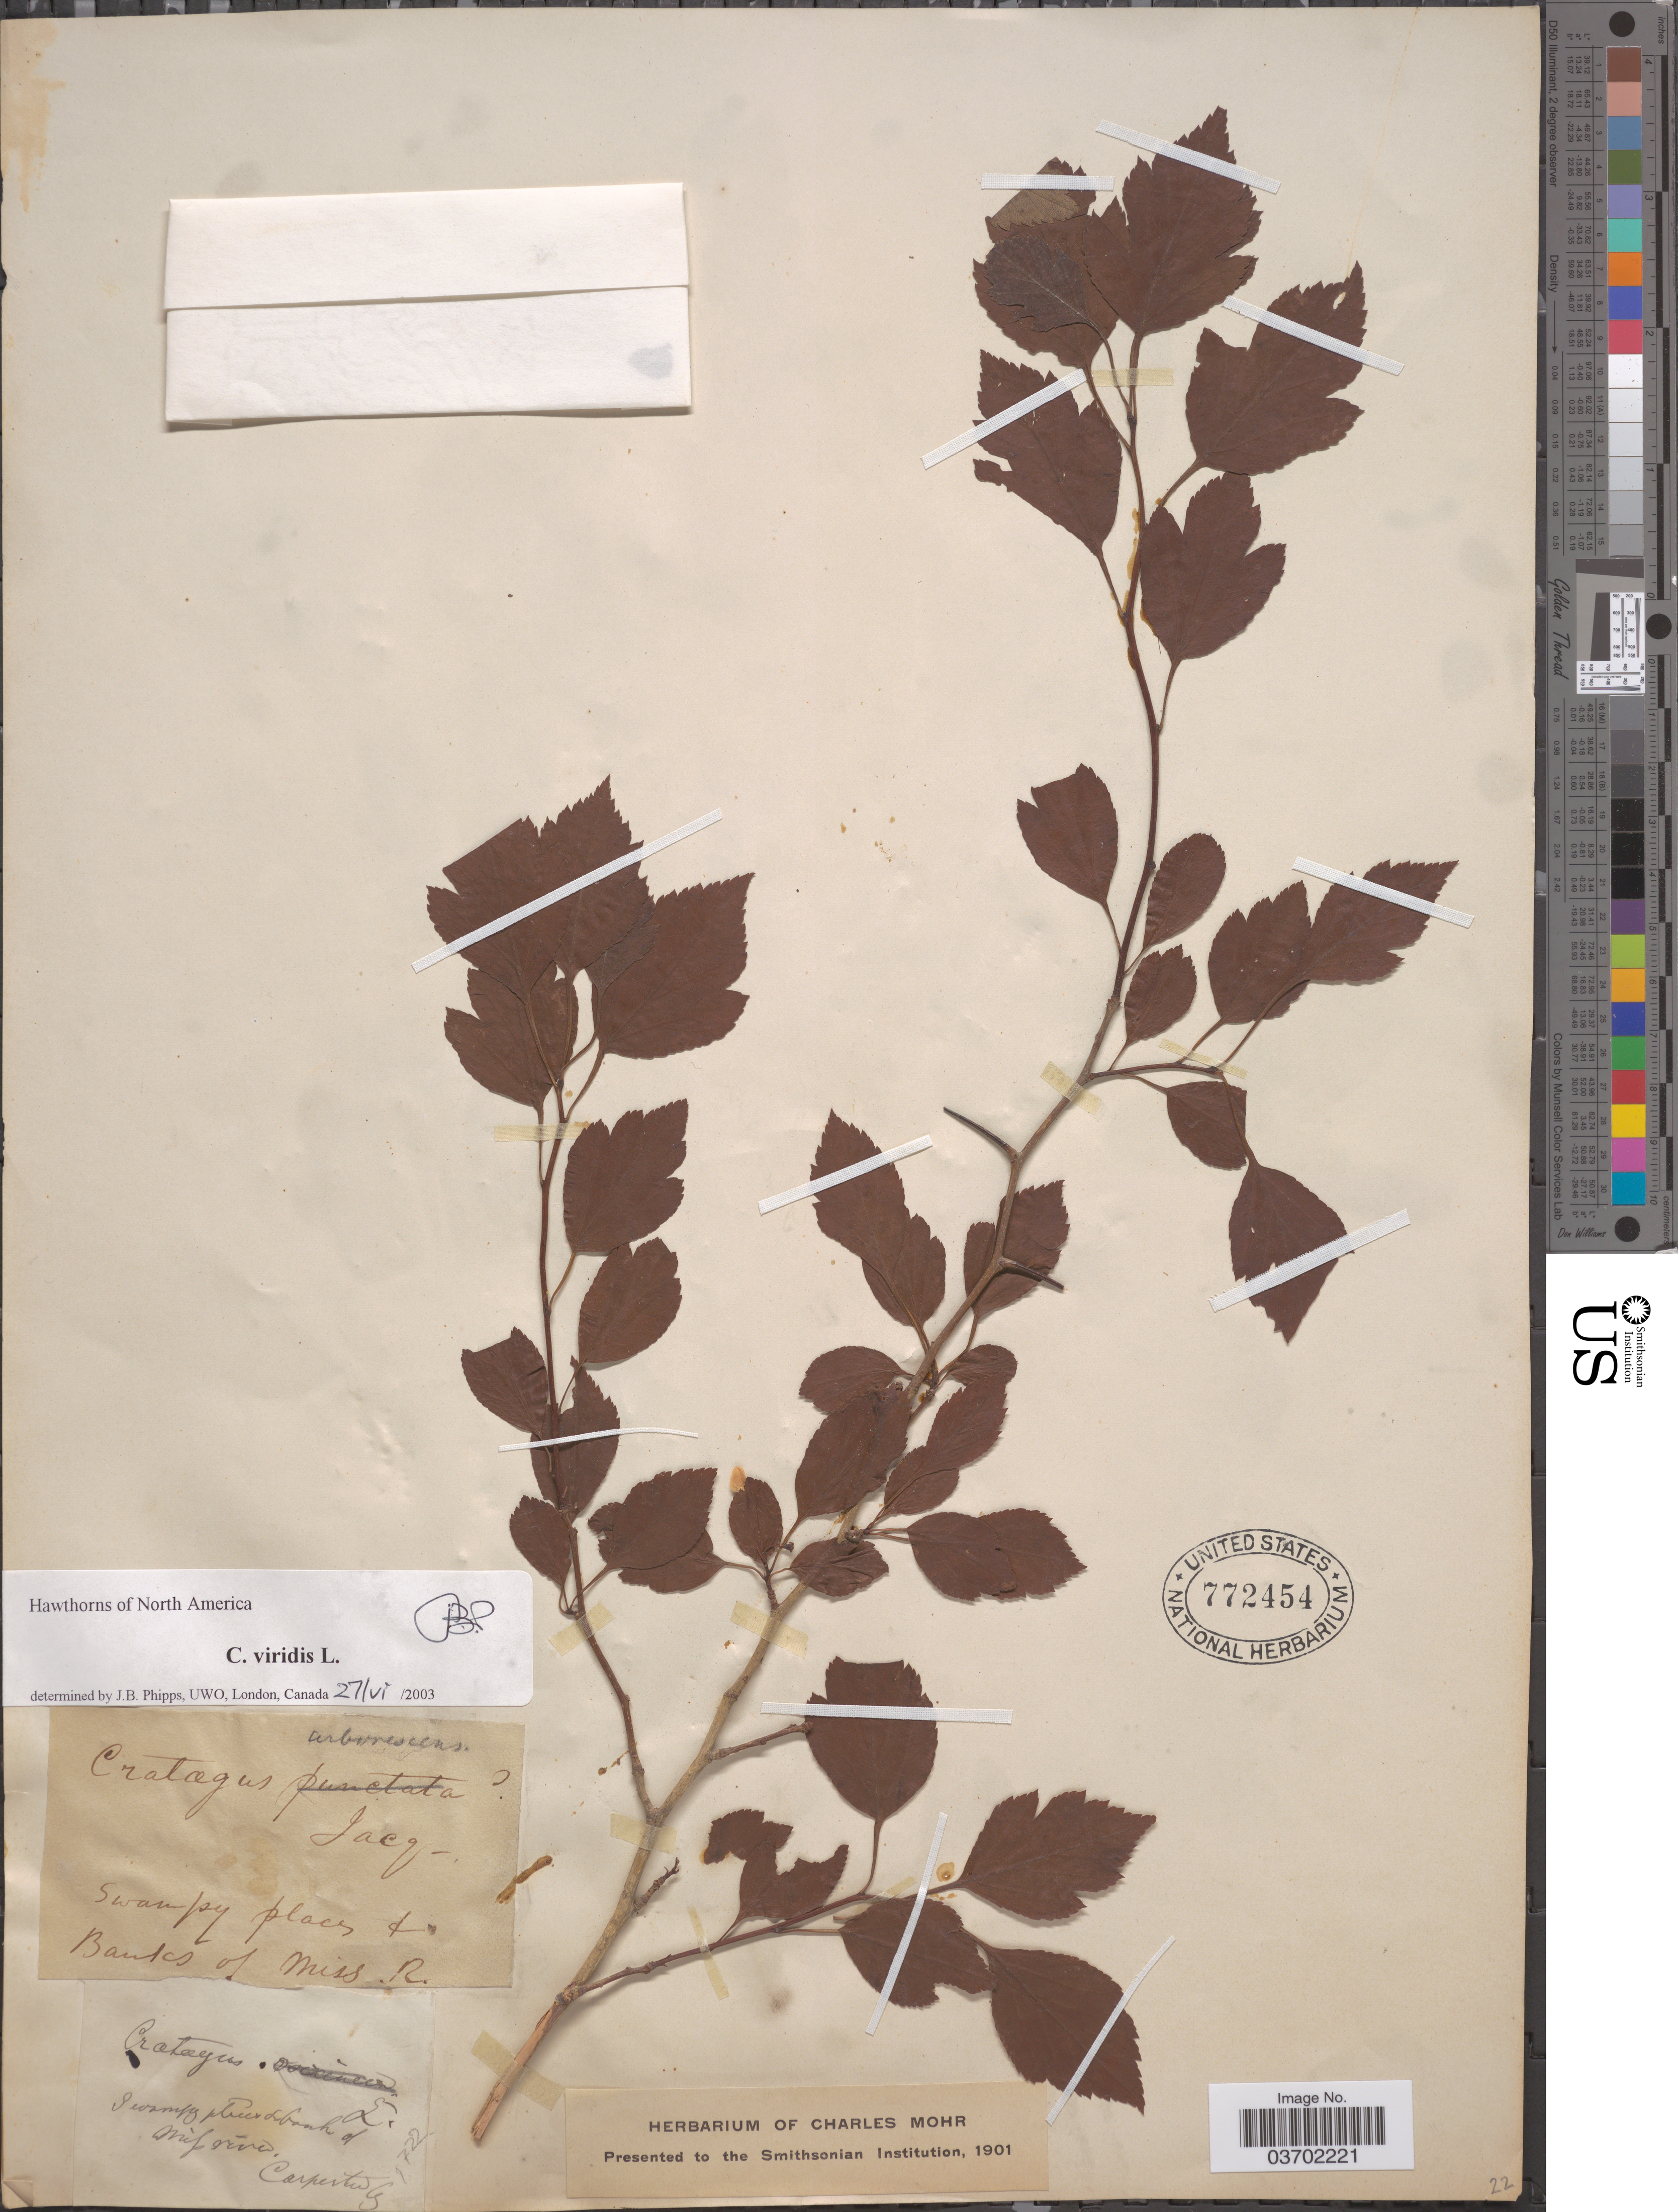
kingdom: Plantae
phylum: Tracheophyta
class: Magnoliopsida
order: Rosales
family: Rosaceae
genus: Crataegus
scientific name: Crataegus viridis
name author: L.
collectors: -. Carpenter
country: United States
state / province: Mississippi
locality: Swampy places & Banks of Miss R.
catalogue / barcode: US 772454